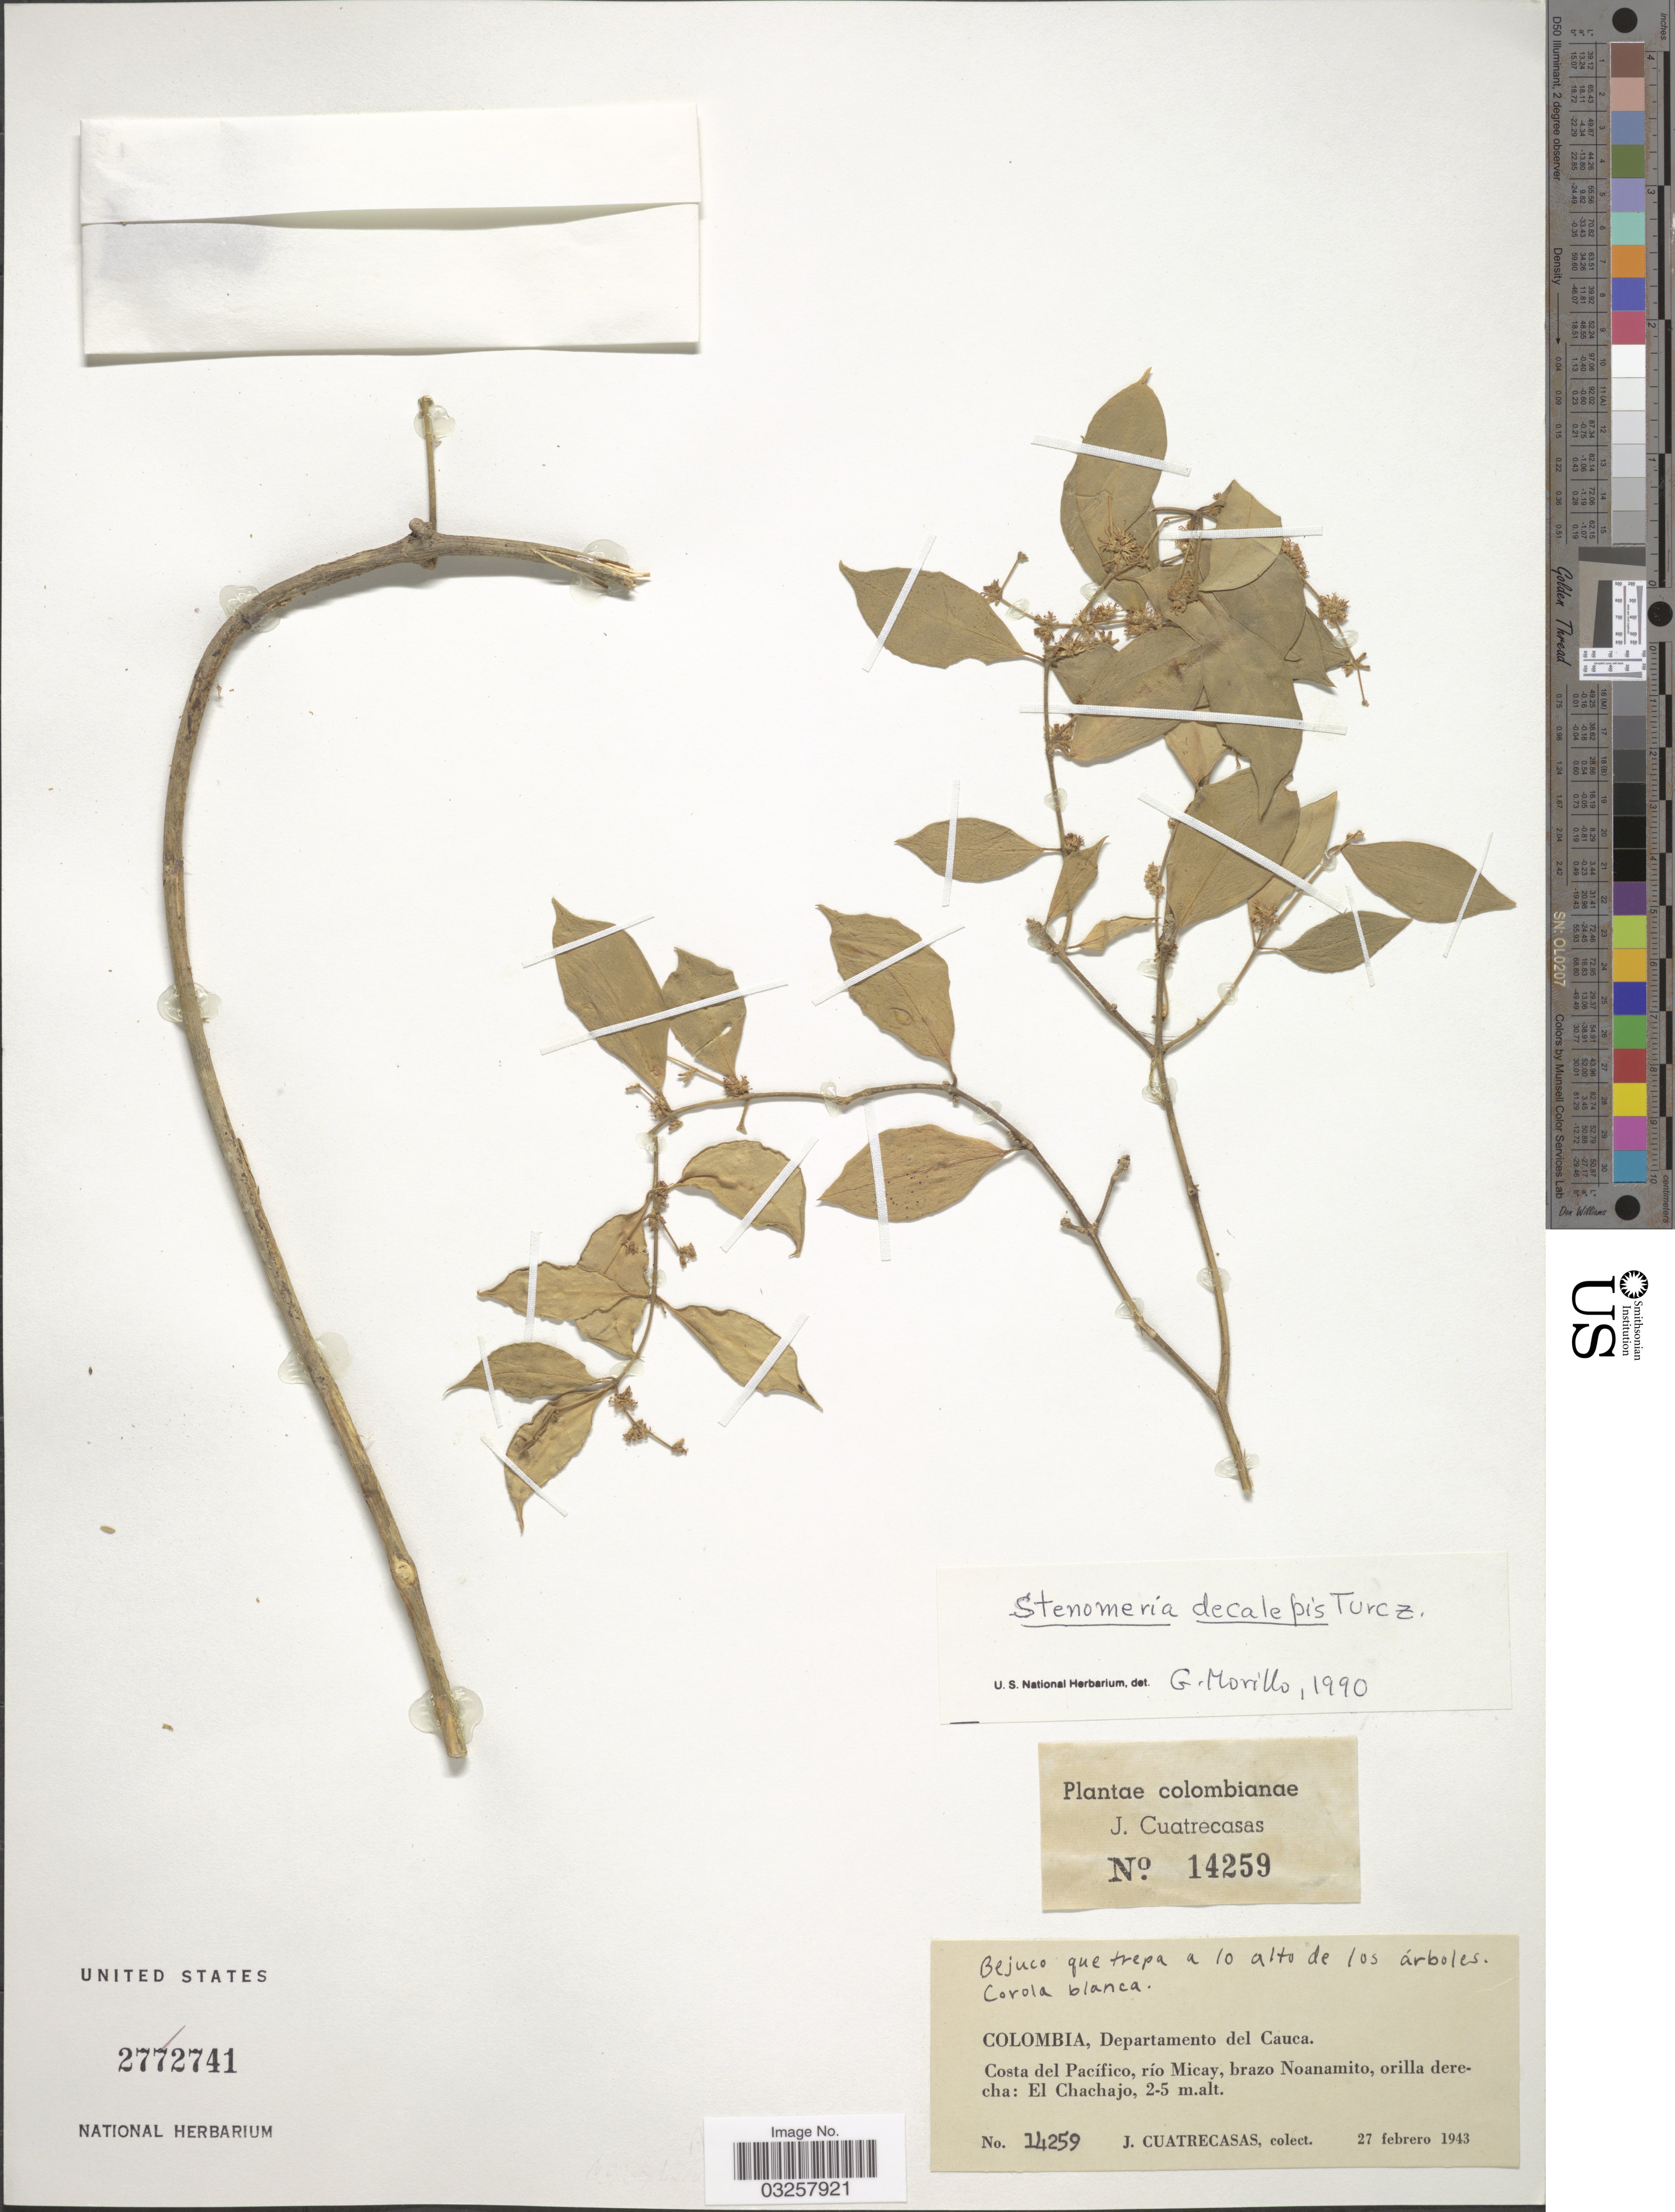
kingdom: Plantae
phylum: Tracheophyta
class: Magnoliopsida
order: Gentianales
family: Apocynaceae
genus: Stenomeria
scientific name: Stenomeria decalepis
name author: Turcz.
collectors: J. Cuatrecasas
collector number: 14259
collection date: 1943-02-27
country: Colombia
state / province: Cauca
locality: Departamento del Cauca. Costa del Pacífico, río Micay, brazo Noanamito, orilla derecha: El Chachajo.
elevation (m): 2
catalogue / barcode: US 2772741